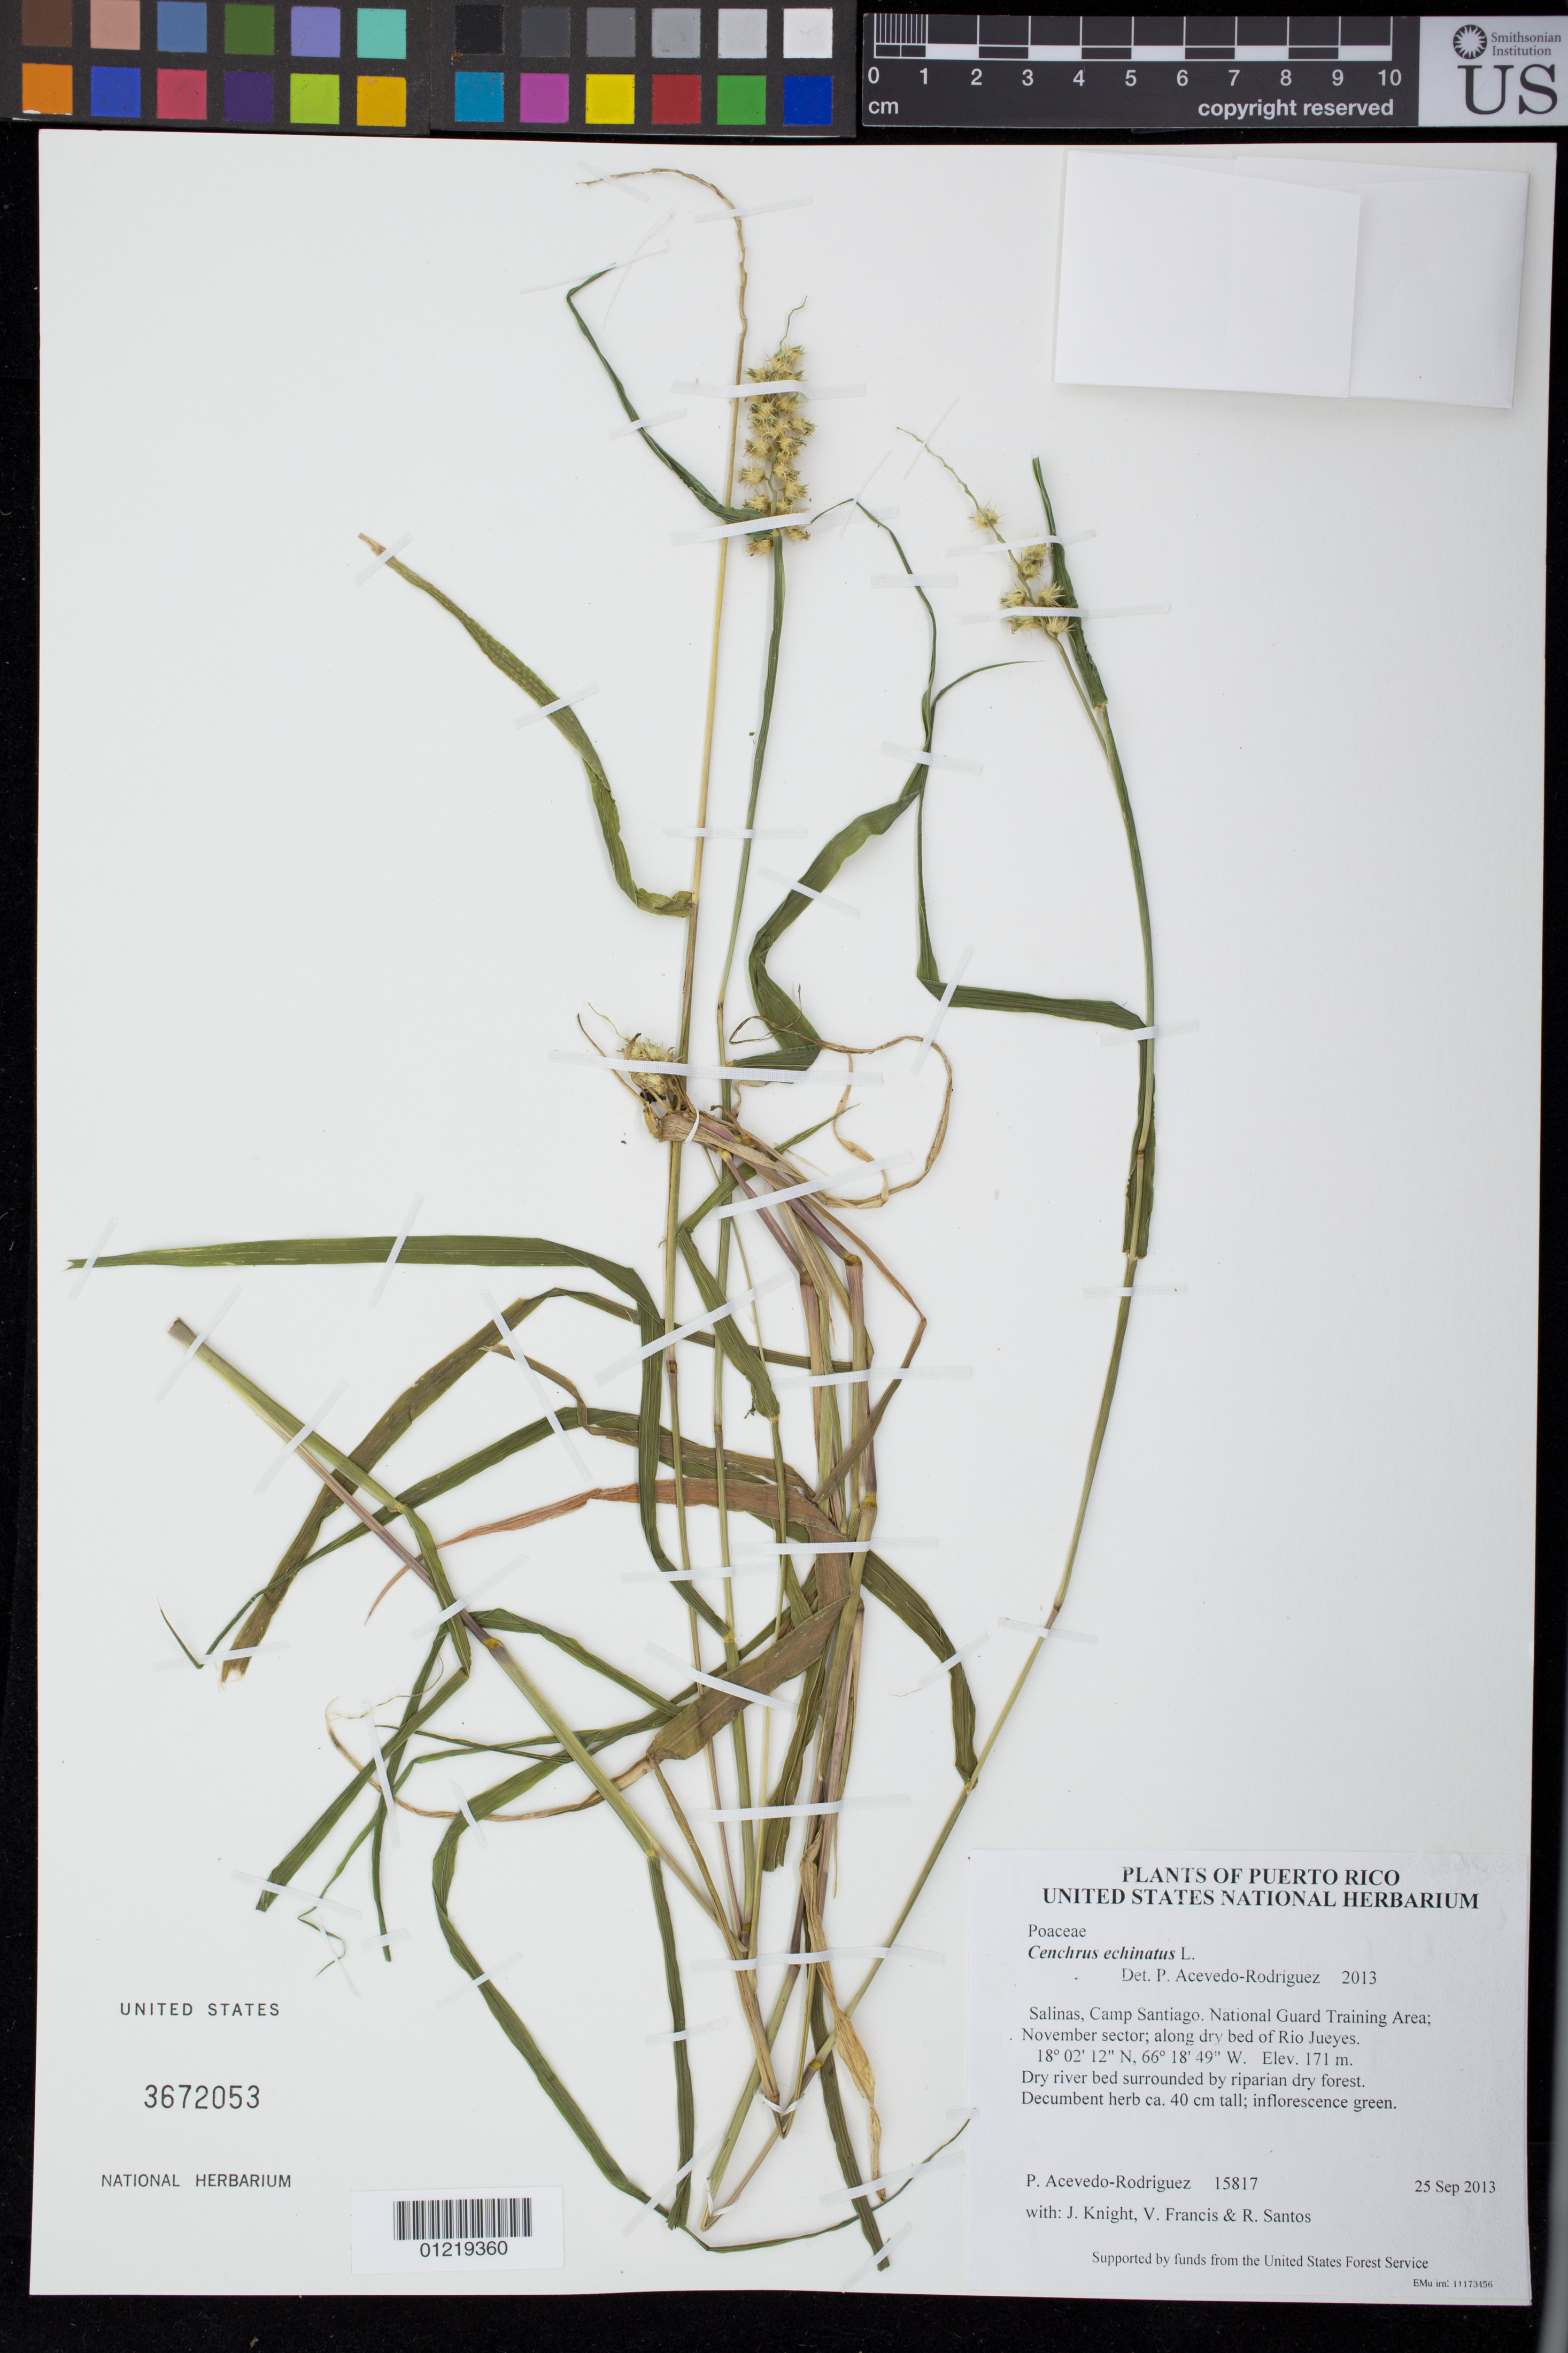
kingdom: Plantae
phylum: Tracheophyta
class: Liliopsida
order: Poales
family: Poaceae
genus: Cenchrus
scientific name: Cenchrus echinatus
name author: L.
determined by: Acevedo-Rodríguez, P., (BOT), Smithsonian Institution - National Museum of Natural History (UNITED STATES)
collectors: P. Acevedo-Rodr., J. Knight, V. Francis & R. Santos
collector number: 15817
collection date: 2013-09-25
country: Puerto Rico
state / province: Salinas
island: Puerto Rico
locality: Camp Santiago. National Guard Training Area; November sector; along dry bed of Rio Jueyes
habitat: Dry river bed surrounded by riparian dry forest.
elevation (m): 171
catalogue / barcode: US 3672053